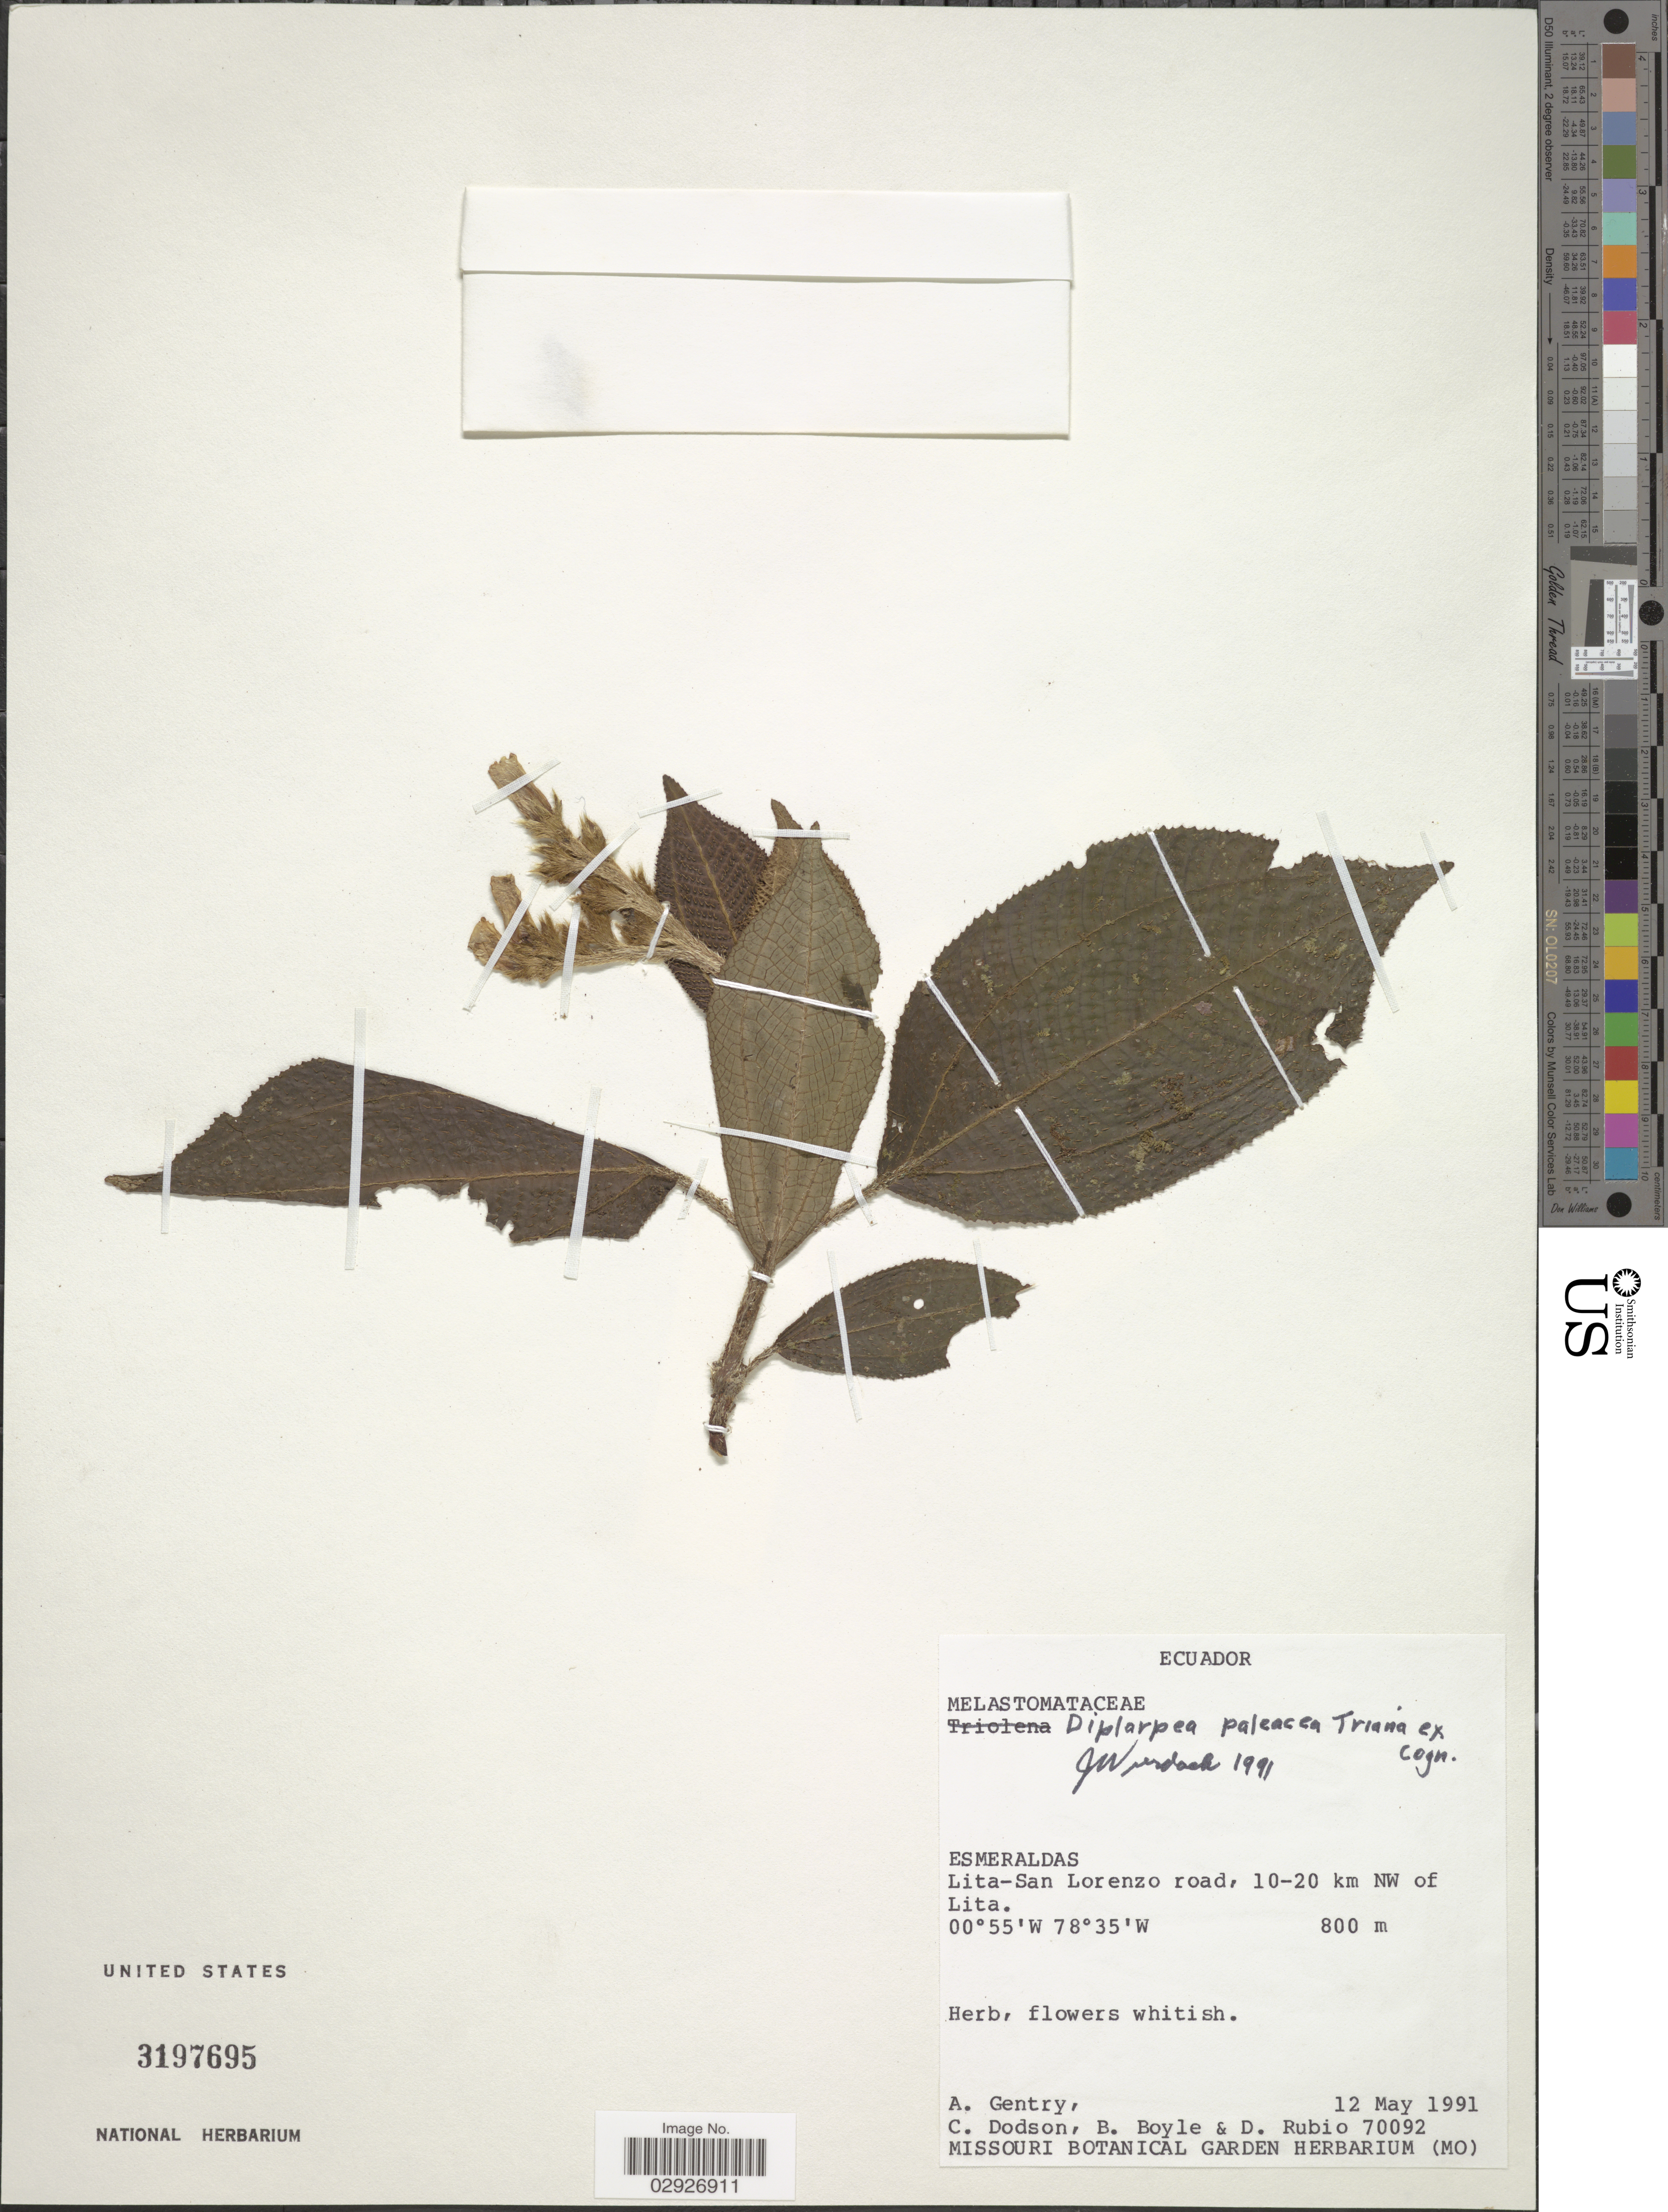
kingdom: Plantae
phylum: Tracheophyta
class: Magnoliopsida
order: Myrtales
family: Melastomataceae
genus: Triolena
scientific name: Triolena paleacea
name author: (Triana) Almeda & Alvear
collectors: A. H. Gentry, C. Dodson, B. Boyle & D. Rubio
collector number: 70092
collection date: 1991-05-12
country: Ecuador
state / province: Esmeraldas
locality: Lita-San Lorenzo road, 10-20 km NW of Lita.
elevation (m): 800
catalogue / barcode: US 3197695